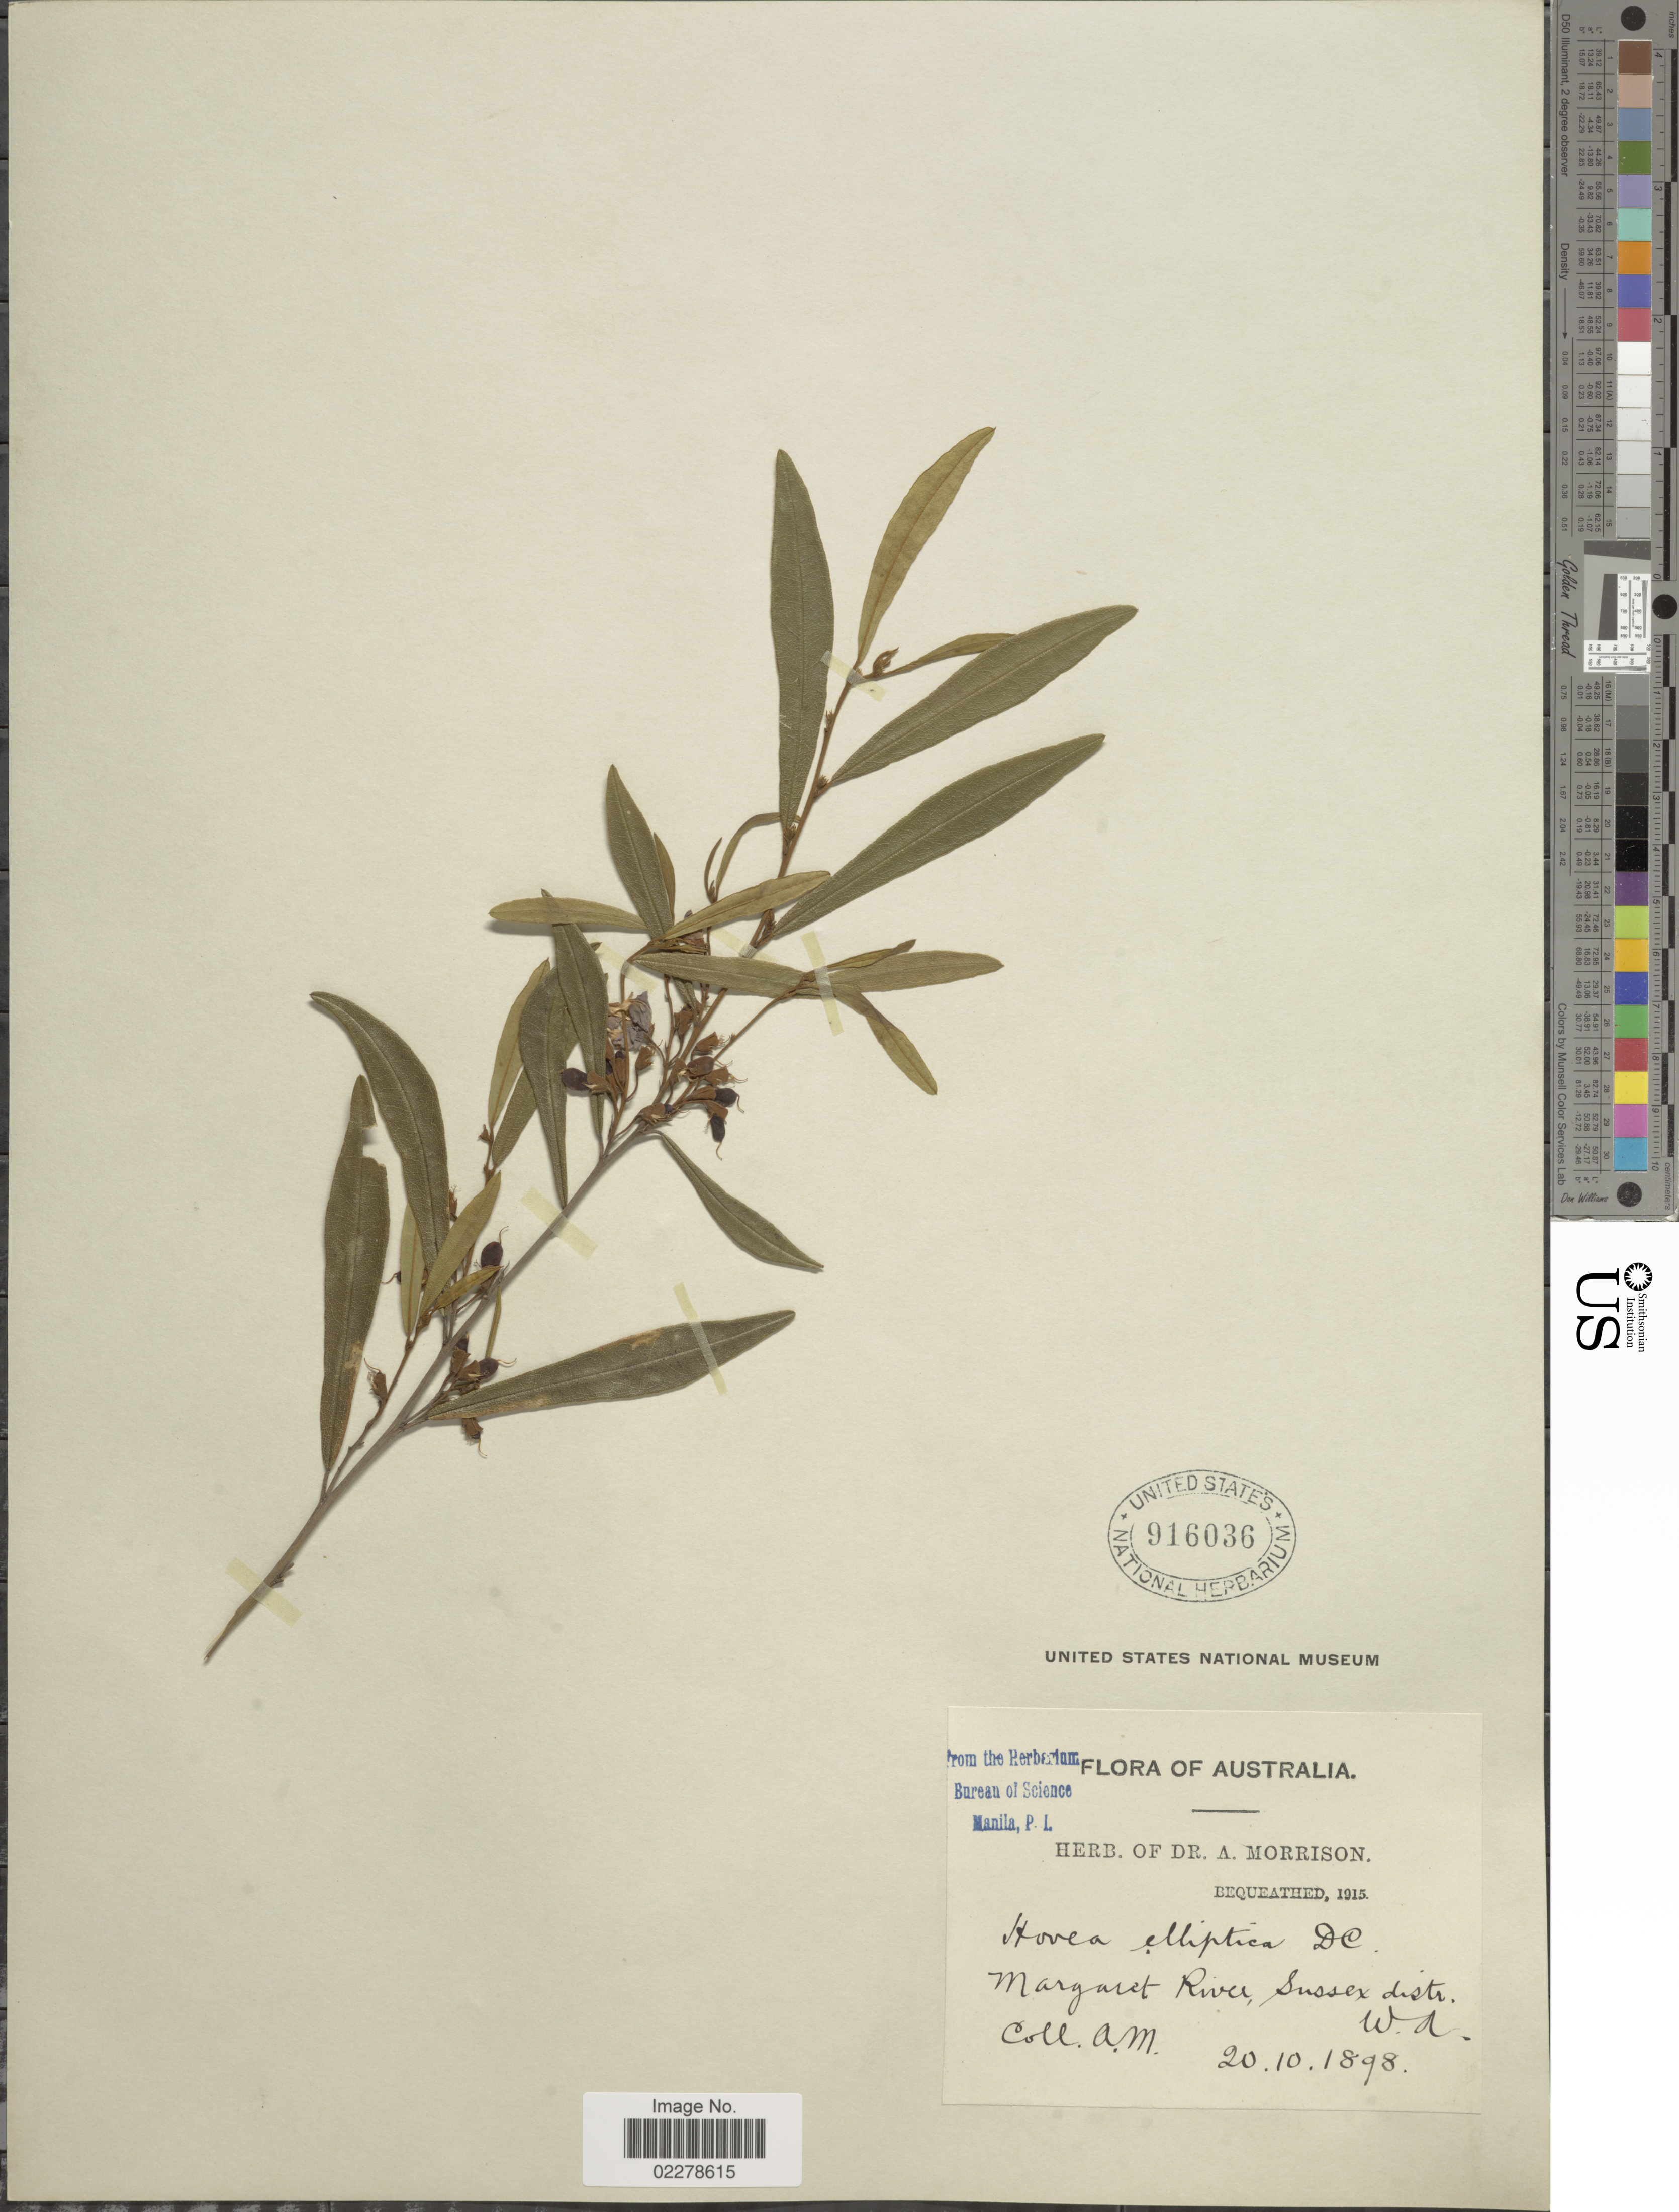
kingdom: Plantae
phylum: Tracheophyta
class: Magnoliopsida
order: Fabales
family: Fabaceae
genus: Hovea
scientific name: Hovea elliptica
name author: DC.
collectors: A. Morrison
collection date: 1898-10-20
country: Australia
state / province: Western Australia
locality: Margaret River, Sussex distr. W.A.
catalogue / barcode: US 916036